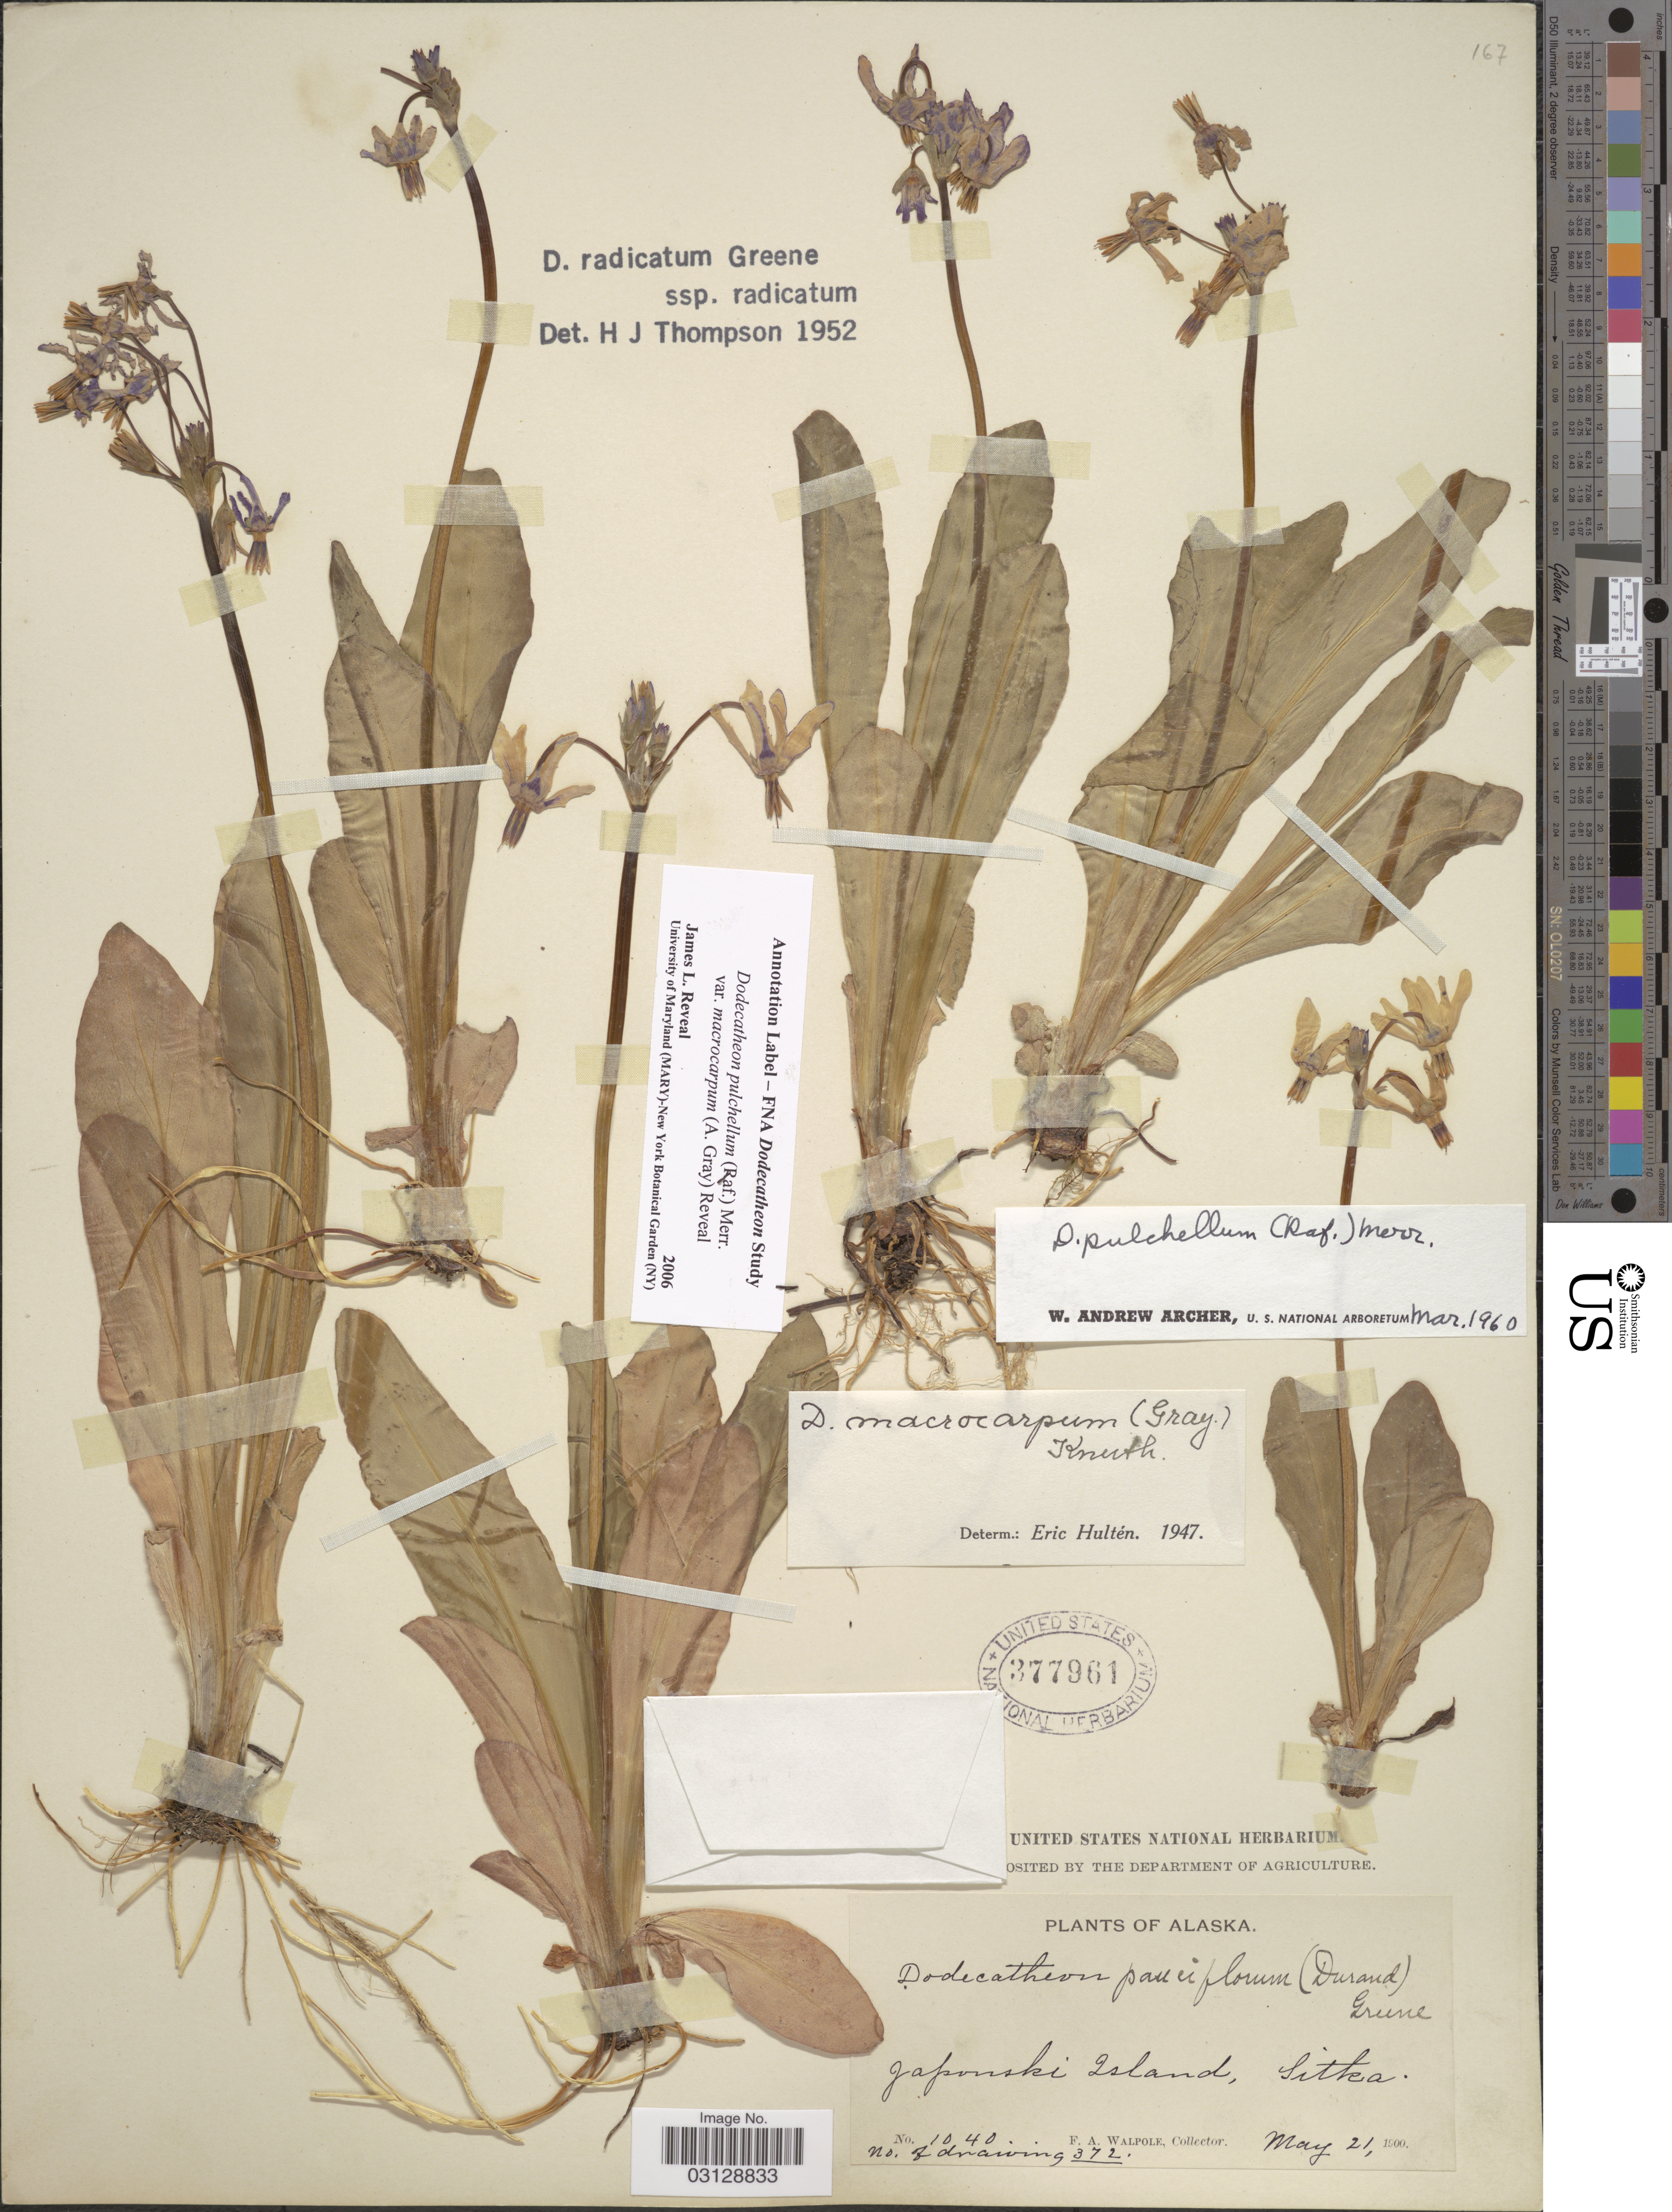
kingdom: Plantae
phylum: Tracheophyta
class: Magnoliopsida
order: Ericales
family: Primulaceae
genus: Dodecatheon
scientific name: Dodecatheon pulchellum var. macrocarpum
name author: (A. Gray) Reveal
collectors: F. Walpole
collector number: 1040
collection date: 1900-05-21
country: United States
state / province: Alaska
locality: Japonski Island, Sitka.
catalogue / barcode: US 377961